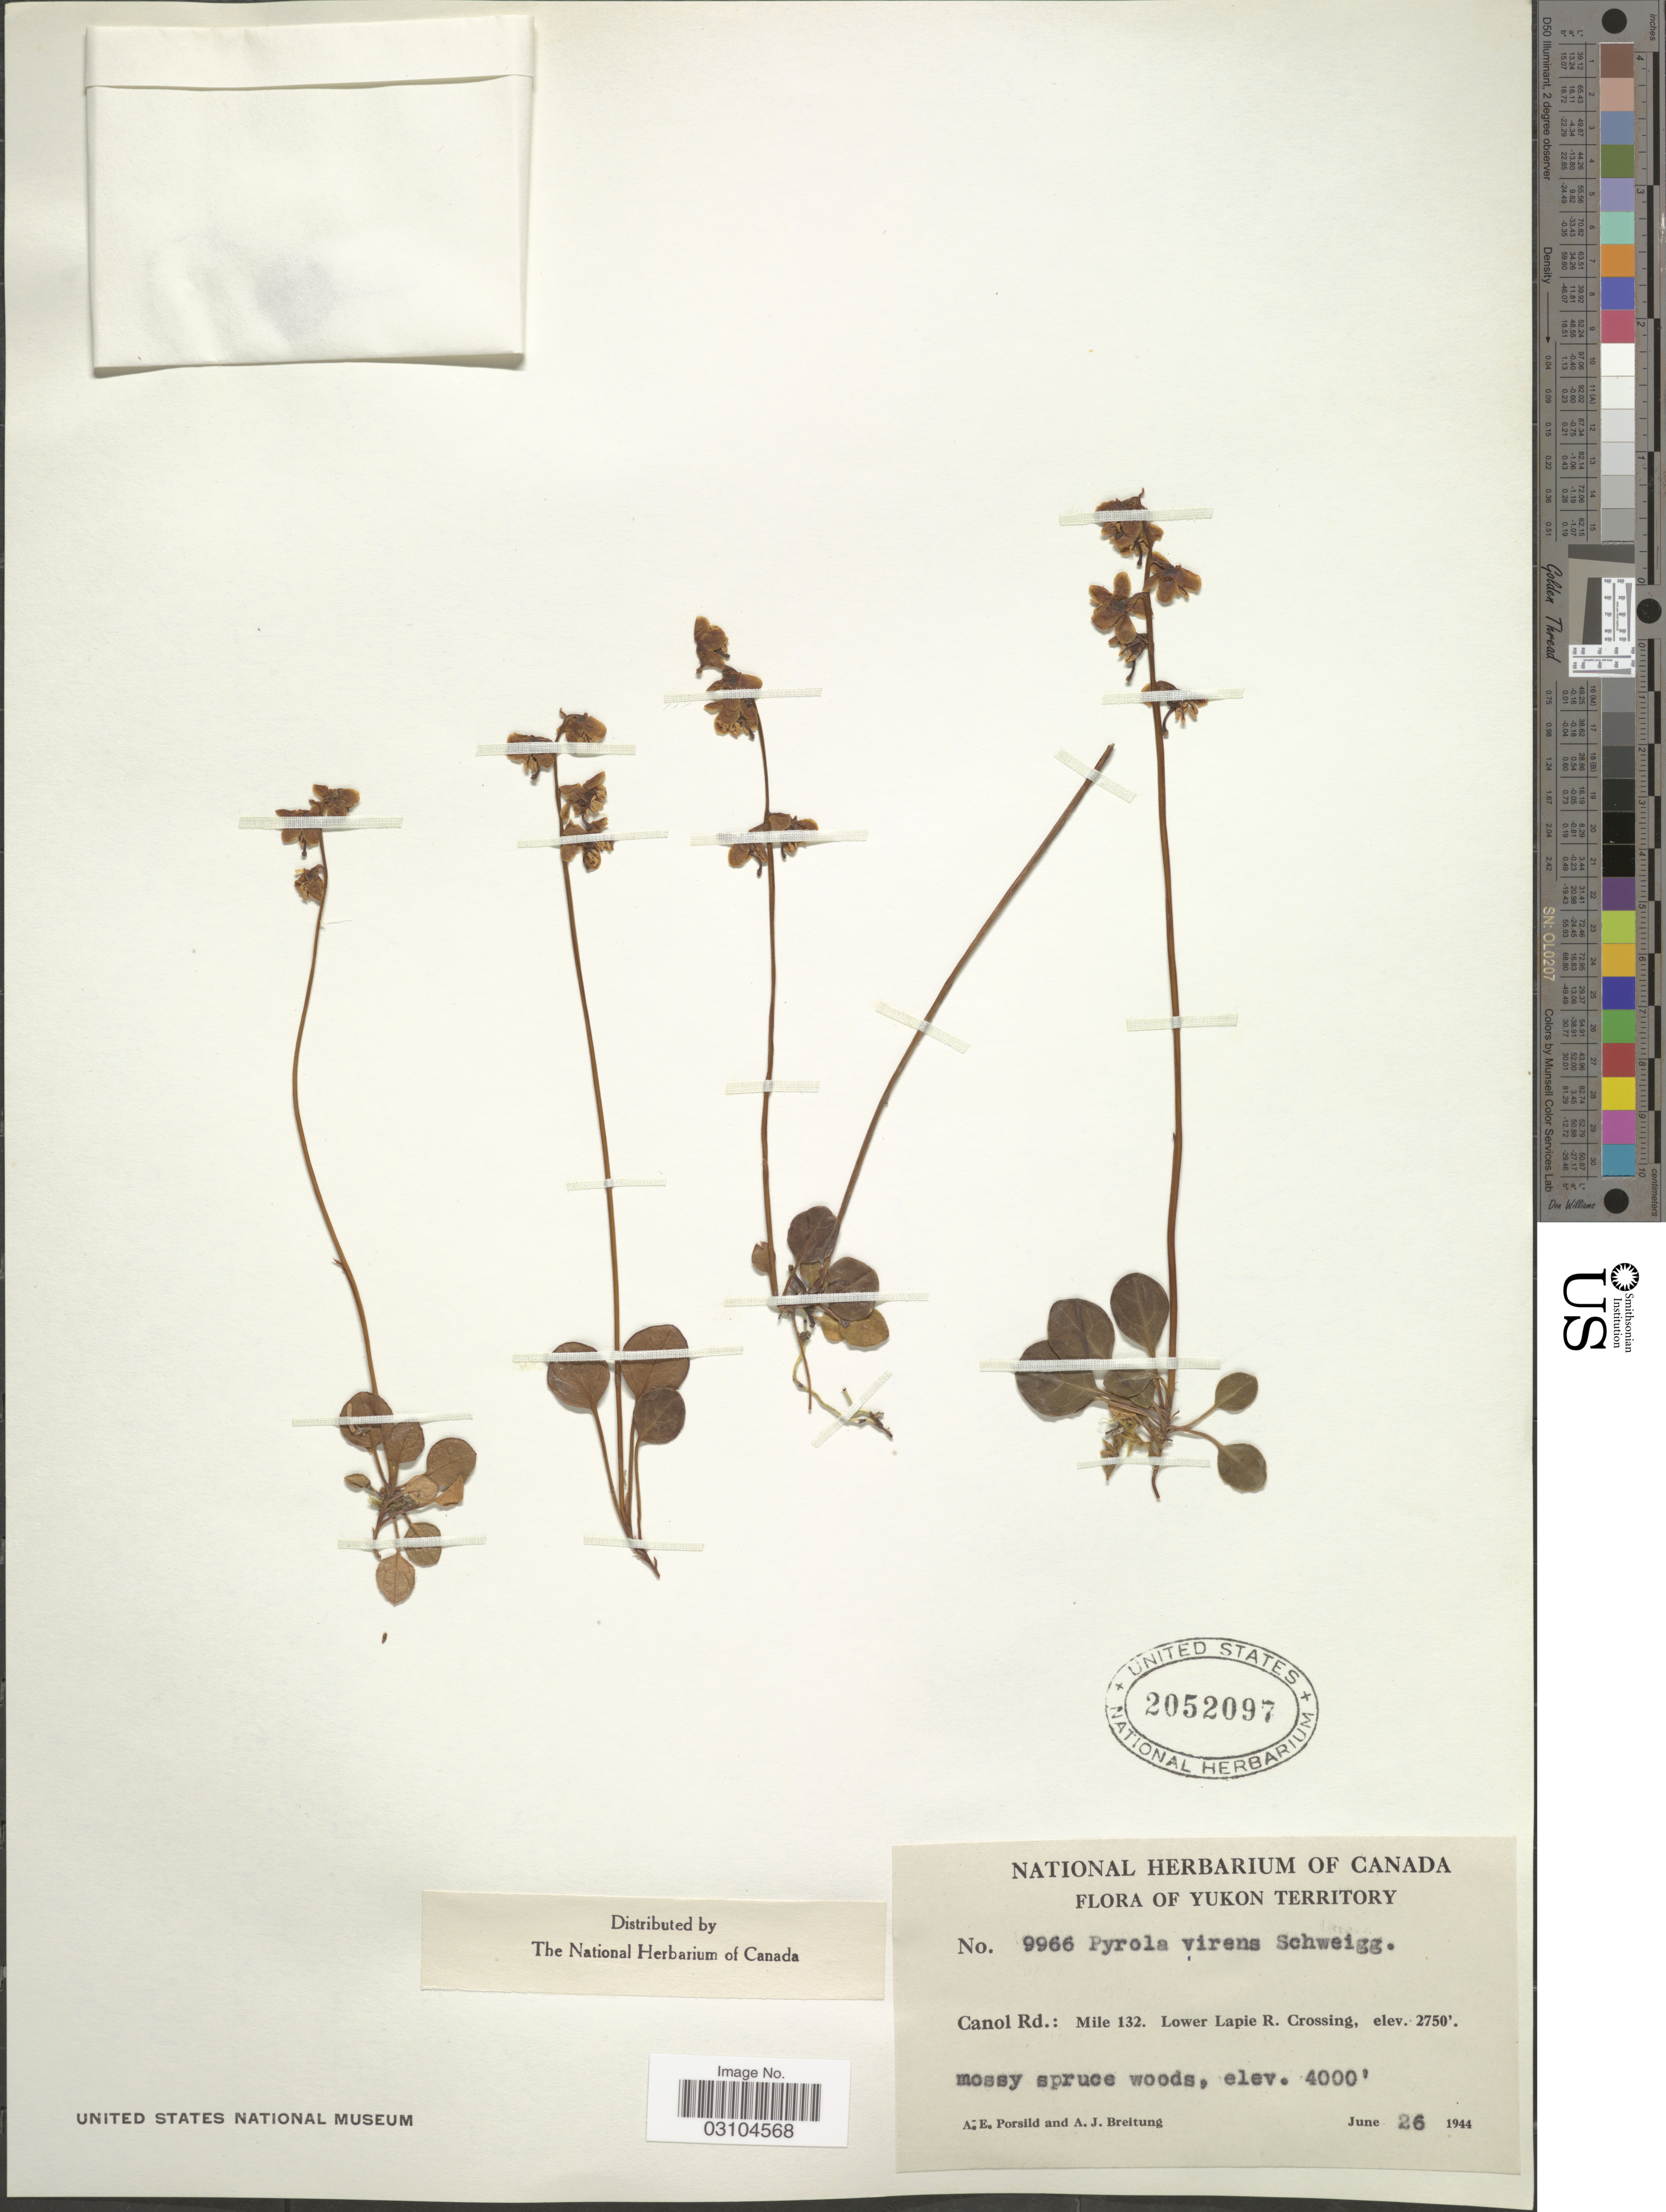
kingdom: Plantae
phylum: Tracheophyta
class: Magnoliopsida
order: Ericales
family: Ericaceae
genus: Pyrola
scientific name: Pyrola virens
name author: Schweigg.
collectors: A. E. Porsild & A. Breitung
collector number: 9966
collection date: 1944-06-26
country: Canada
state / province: Yukon Territory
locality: Canol Rd.: Mile 132. Lower Lapie R. Crossing.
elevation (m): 838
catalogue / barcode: US 2052097